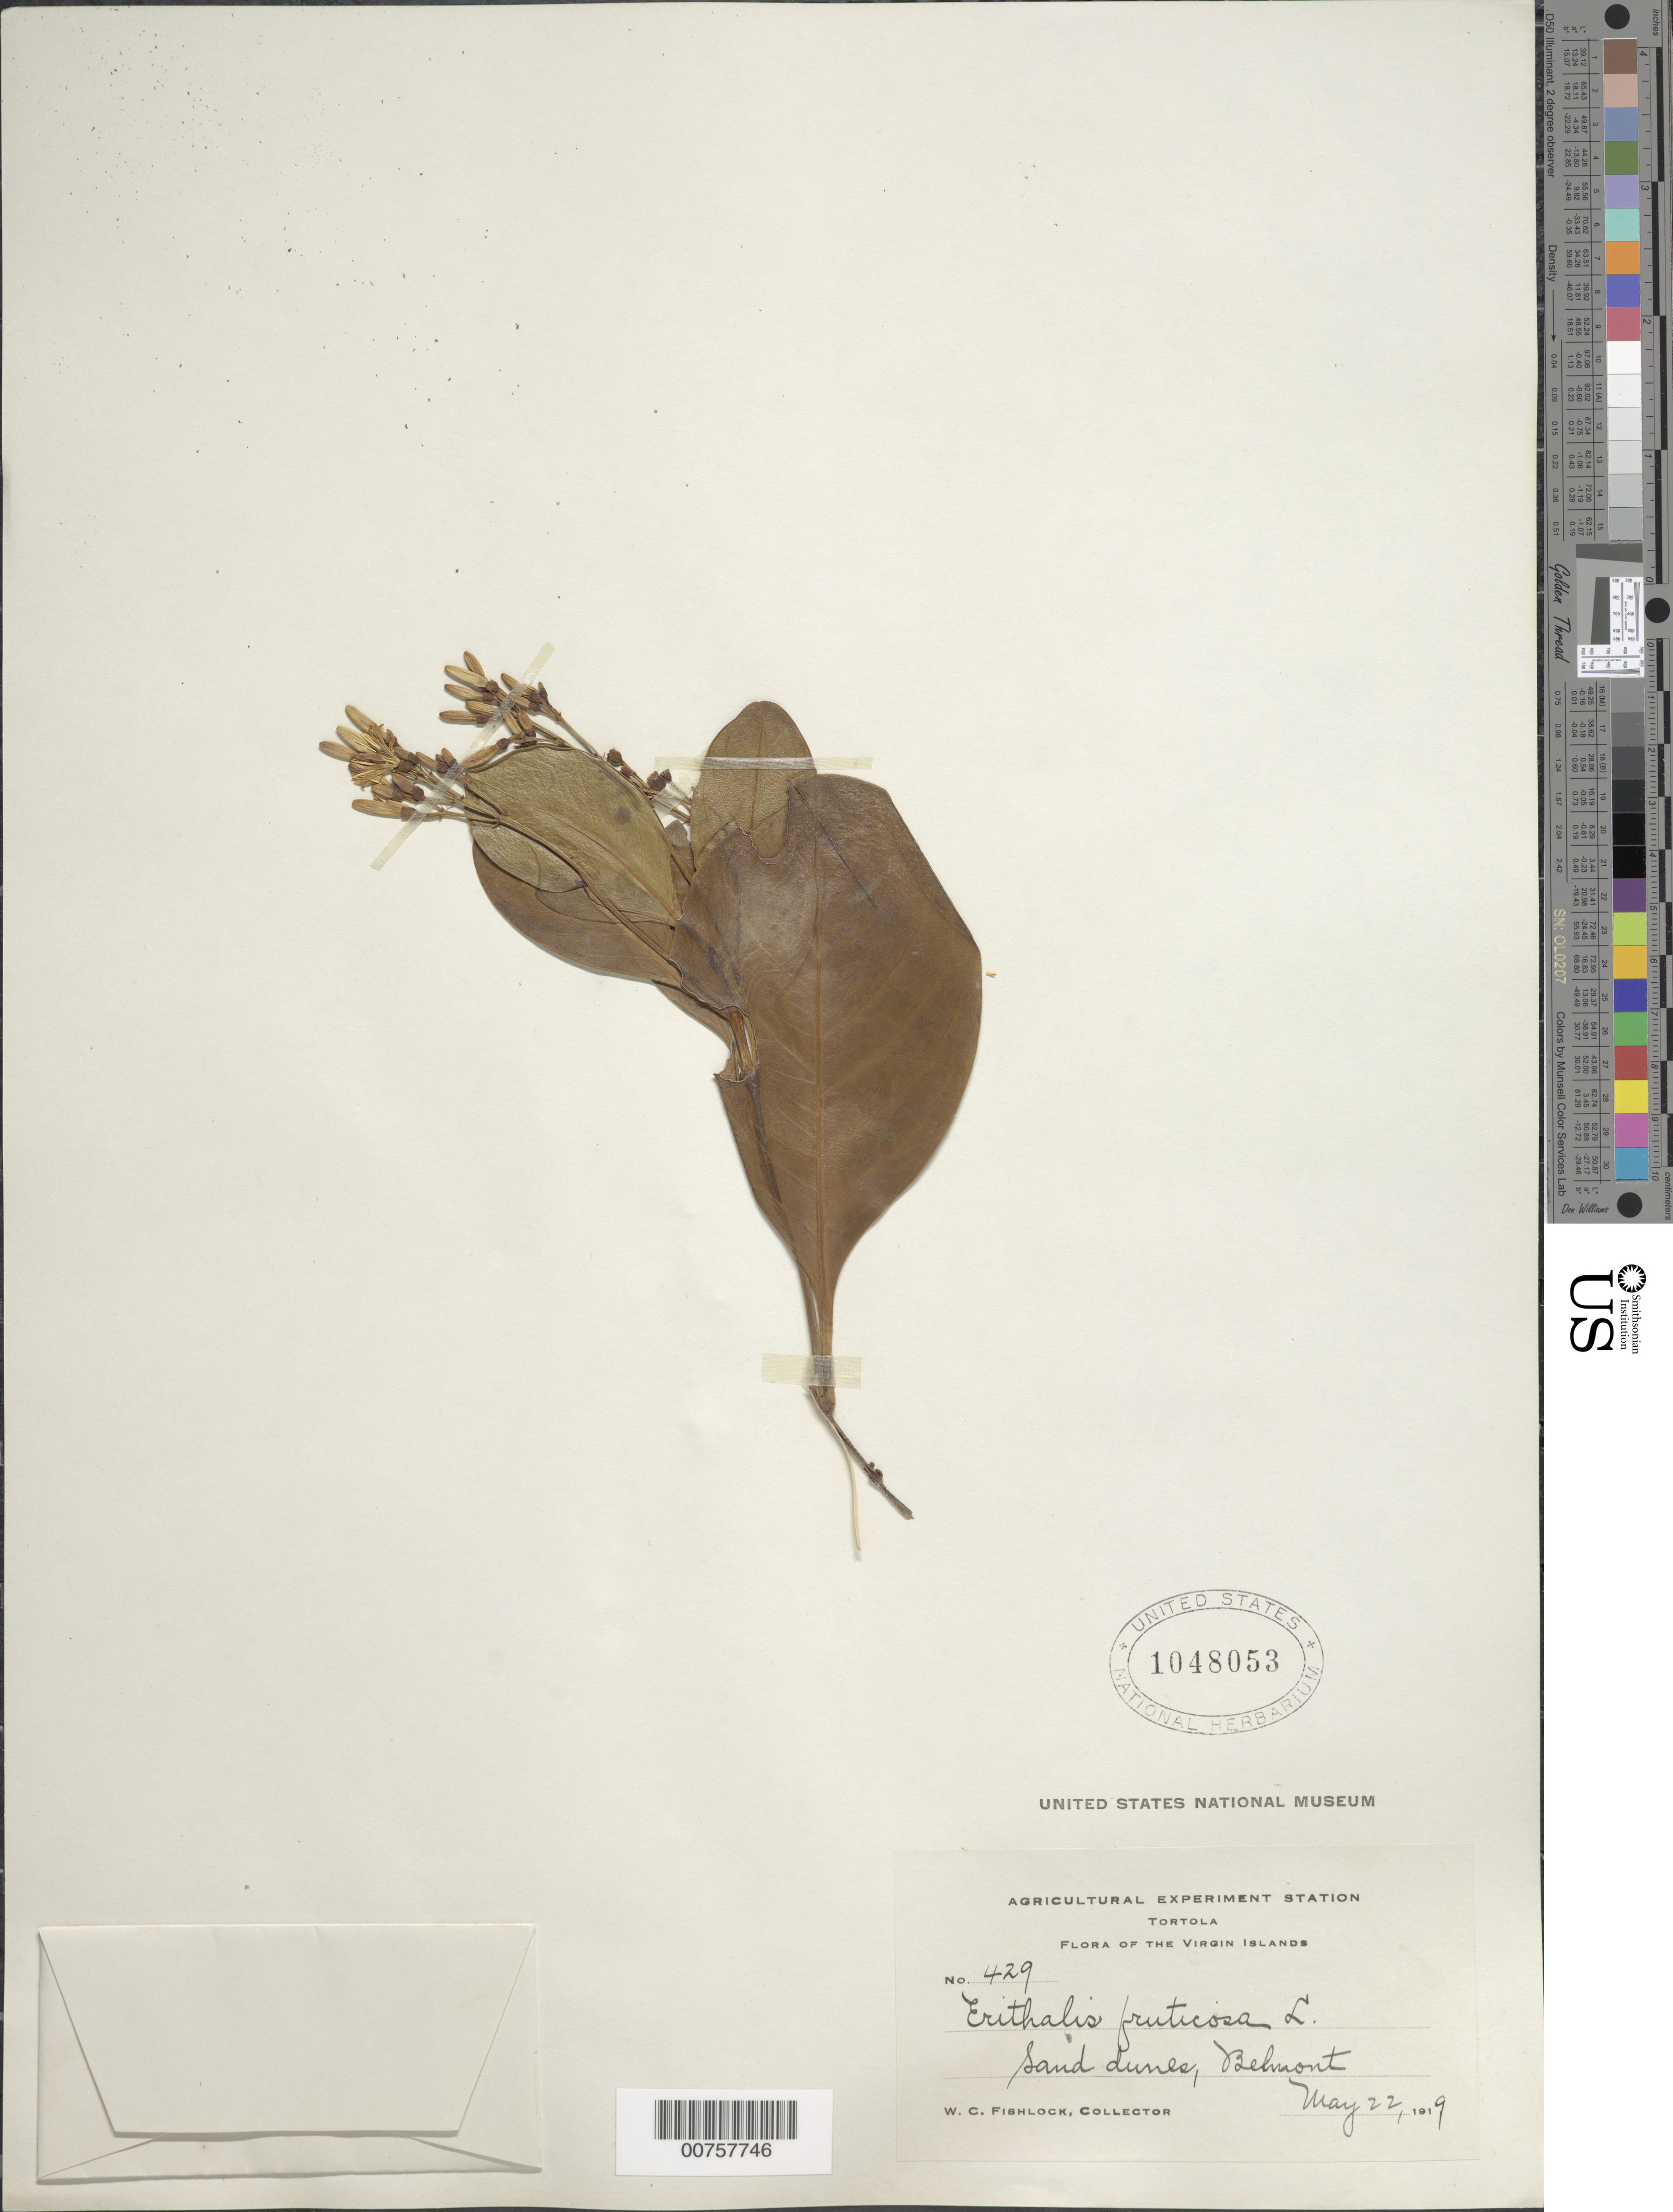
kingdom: Plantae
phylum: Tracheophyta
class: Magnoliopsida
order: Gentianales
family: Rubiaceae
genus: Erithalis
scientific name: Erithalis fruticosa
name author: L.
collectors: W. Fishlock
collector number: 429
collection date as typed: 22 May 1919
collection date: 1919-05-22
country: British Virgin Islands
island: Tortola Island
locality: Belmont.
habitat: Sand dunes.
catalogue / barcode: US 1048053